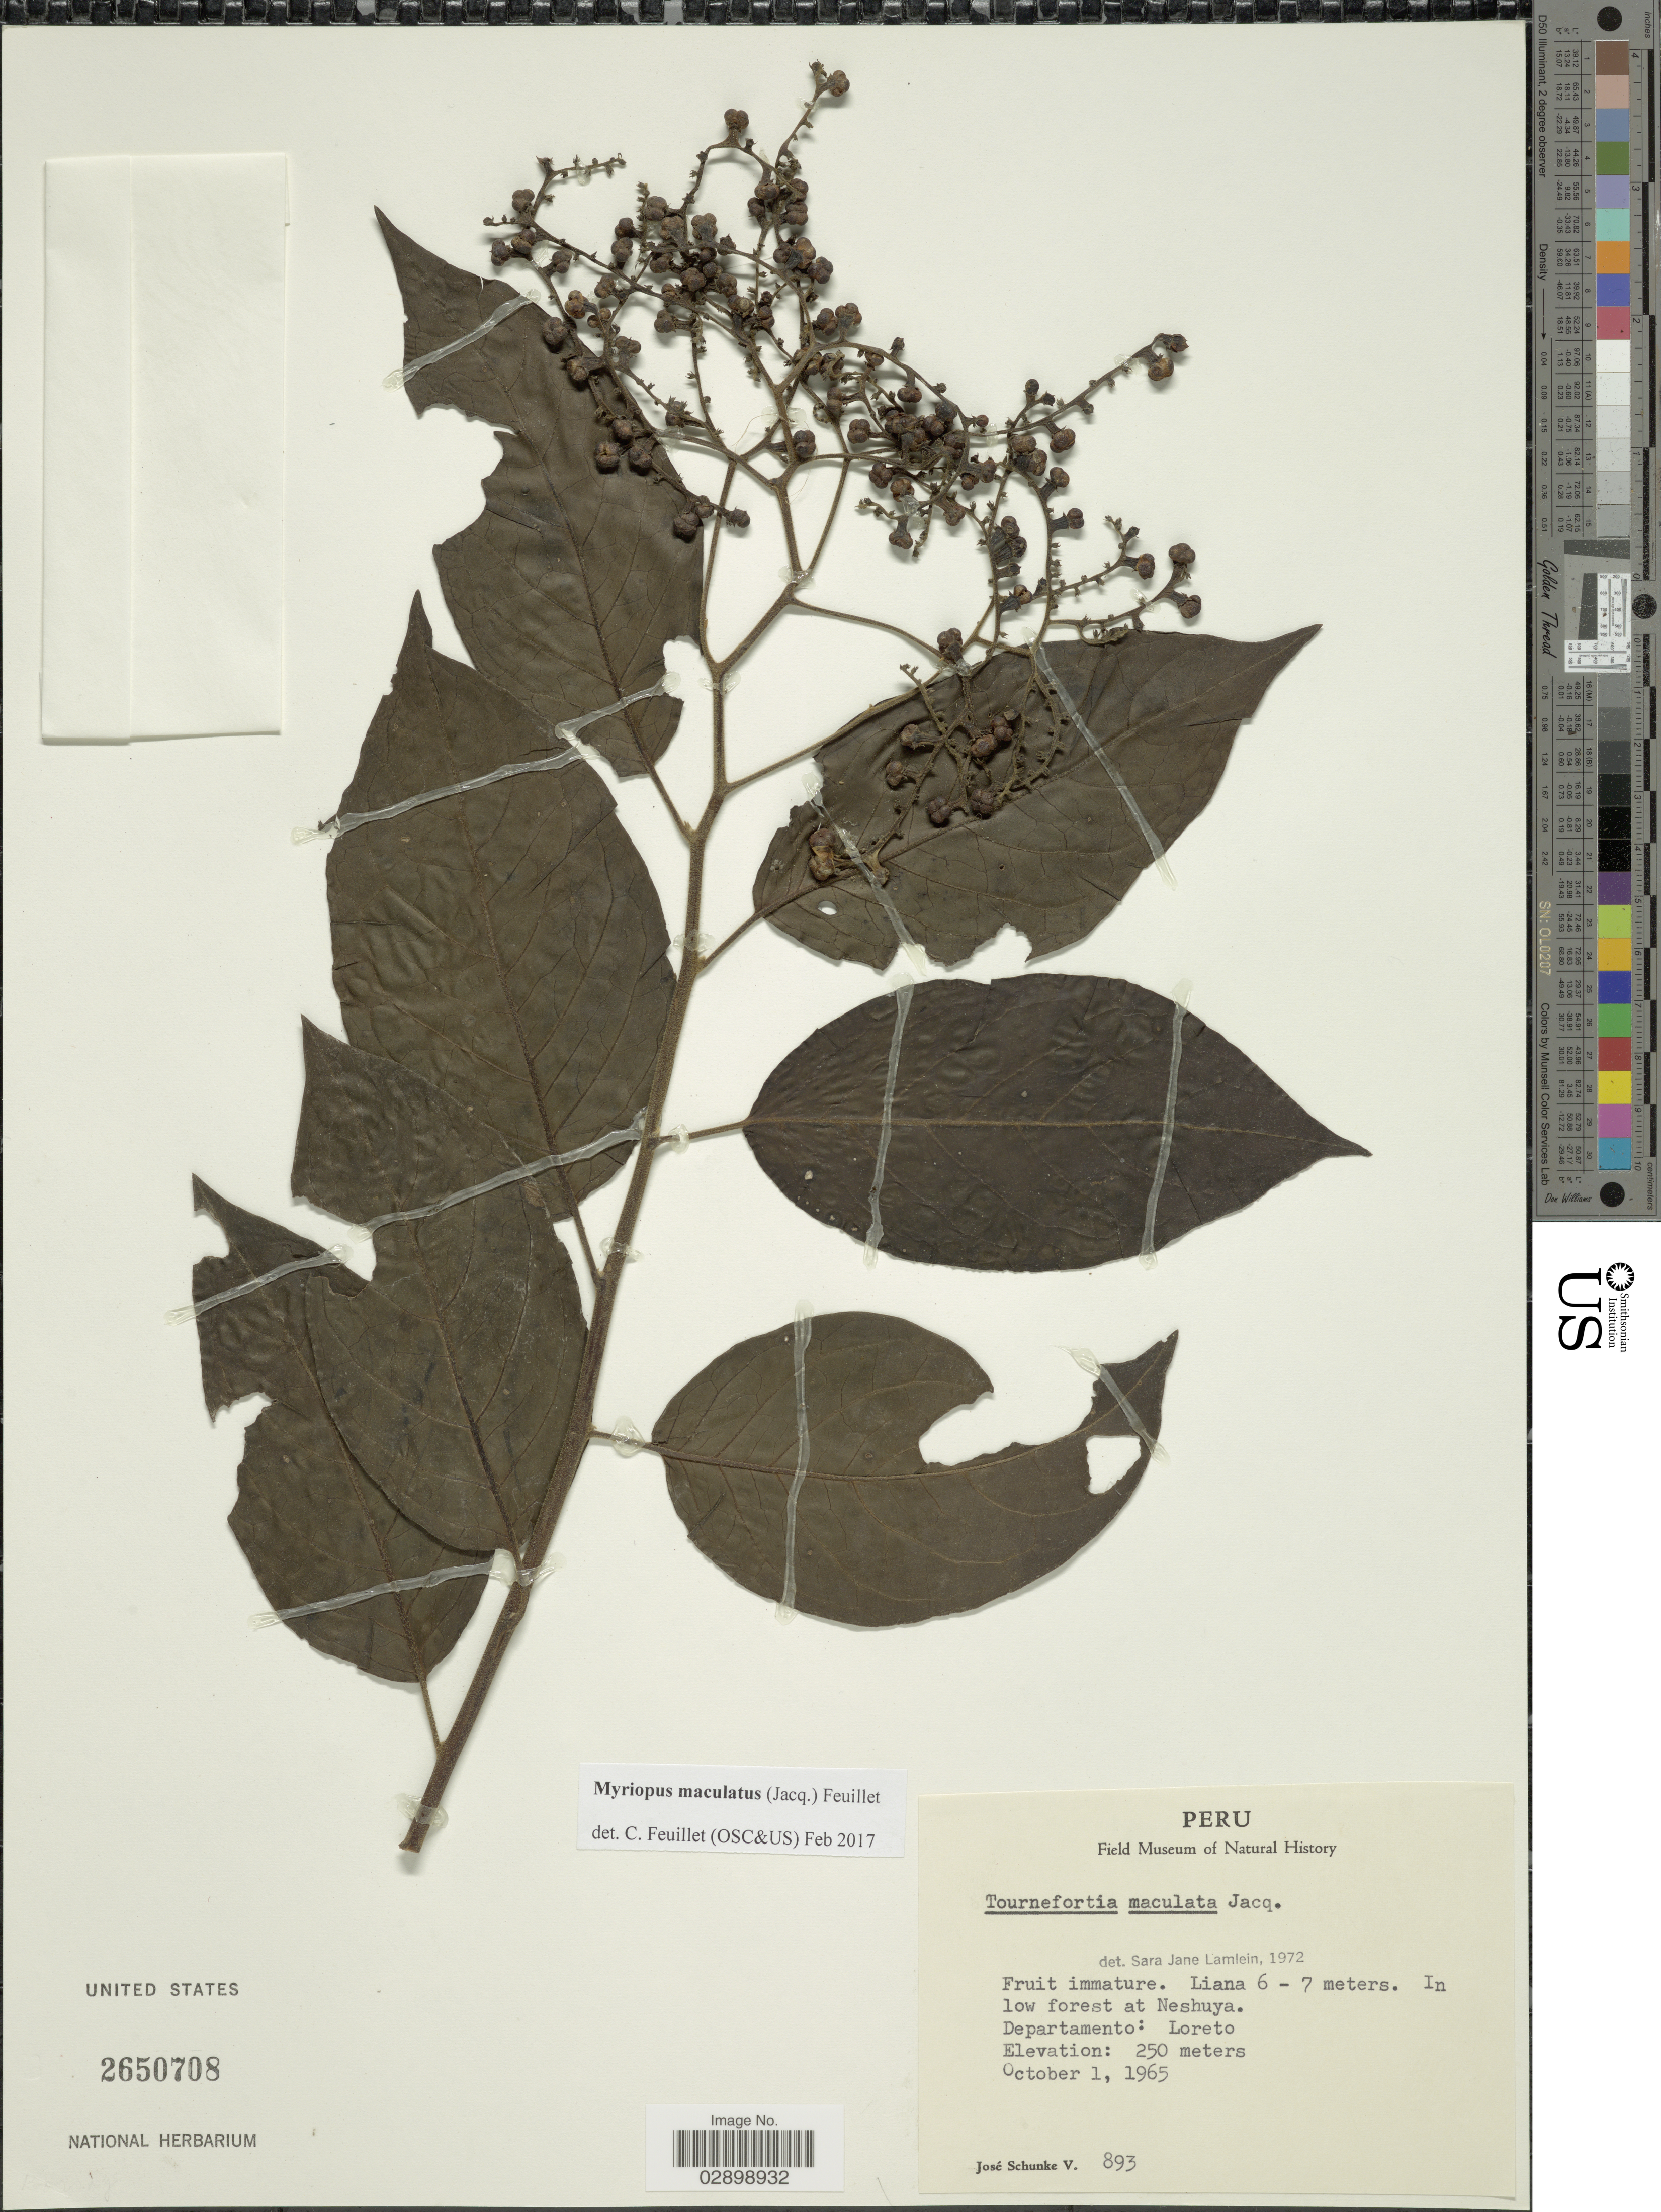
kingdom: Plantae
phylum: Tracheophyta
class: Magnoliopsida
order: Boraginales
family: Heliotropiaceae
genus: Myriopus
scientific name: Myriopus maculatus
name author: (Jacq.) Feuillet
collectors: J. Schunke Vigo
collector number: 893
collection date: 1965-10-01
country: Peru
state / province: Loreto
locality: In low forest at Neshuya. Departamento: Loreto.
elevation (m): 250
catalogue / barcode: US 2650708